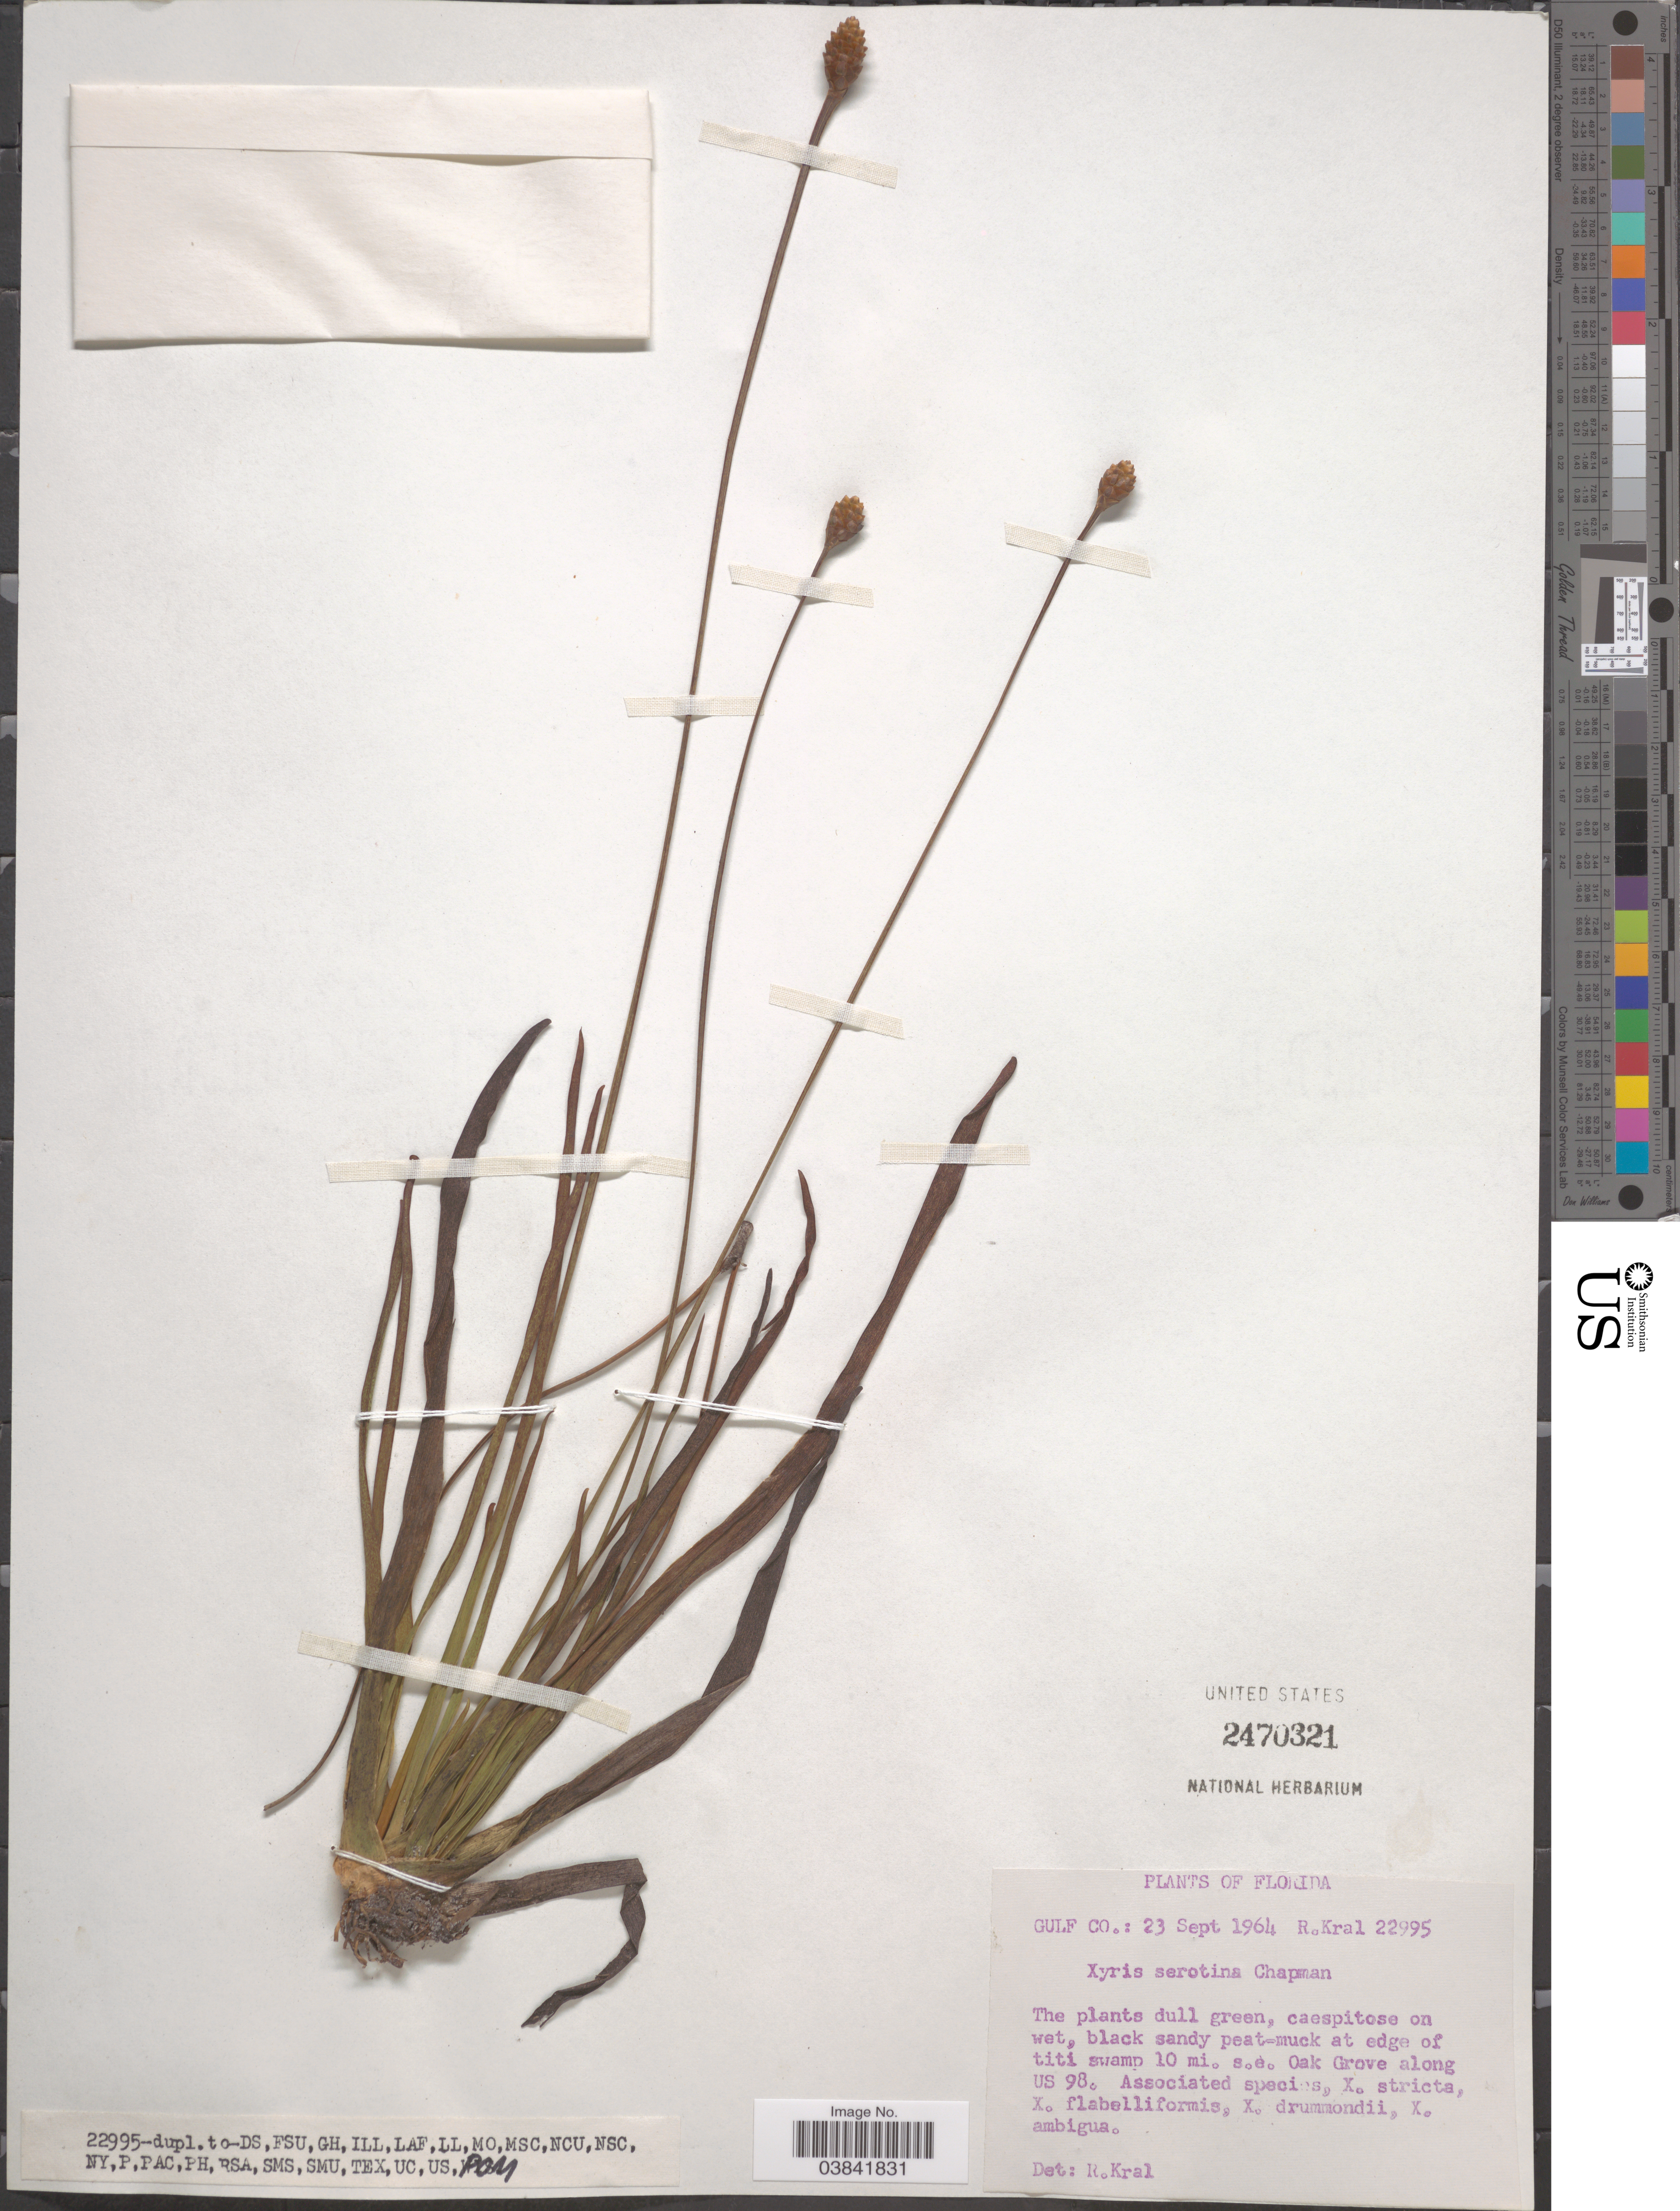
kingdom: Plantae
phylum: Tracheophyta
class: Liliopsida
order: Poales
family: Xyridaceae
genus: Xyris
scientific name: Xyris serotina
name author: Chapm.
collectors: R. Kral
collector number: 22995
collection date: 1964-09-23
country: United States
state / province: Florida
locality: Gulf Co.: at edge of titi swamp 10 mi. s.e. Oak Grove along US 98.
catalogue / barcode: US 2470321